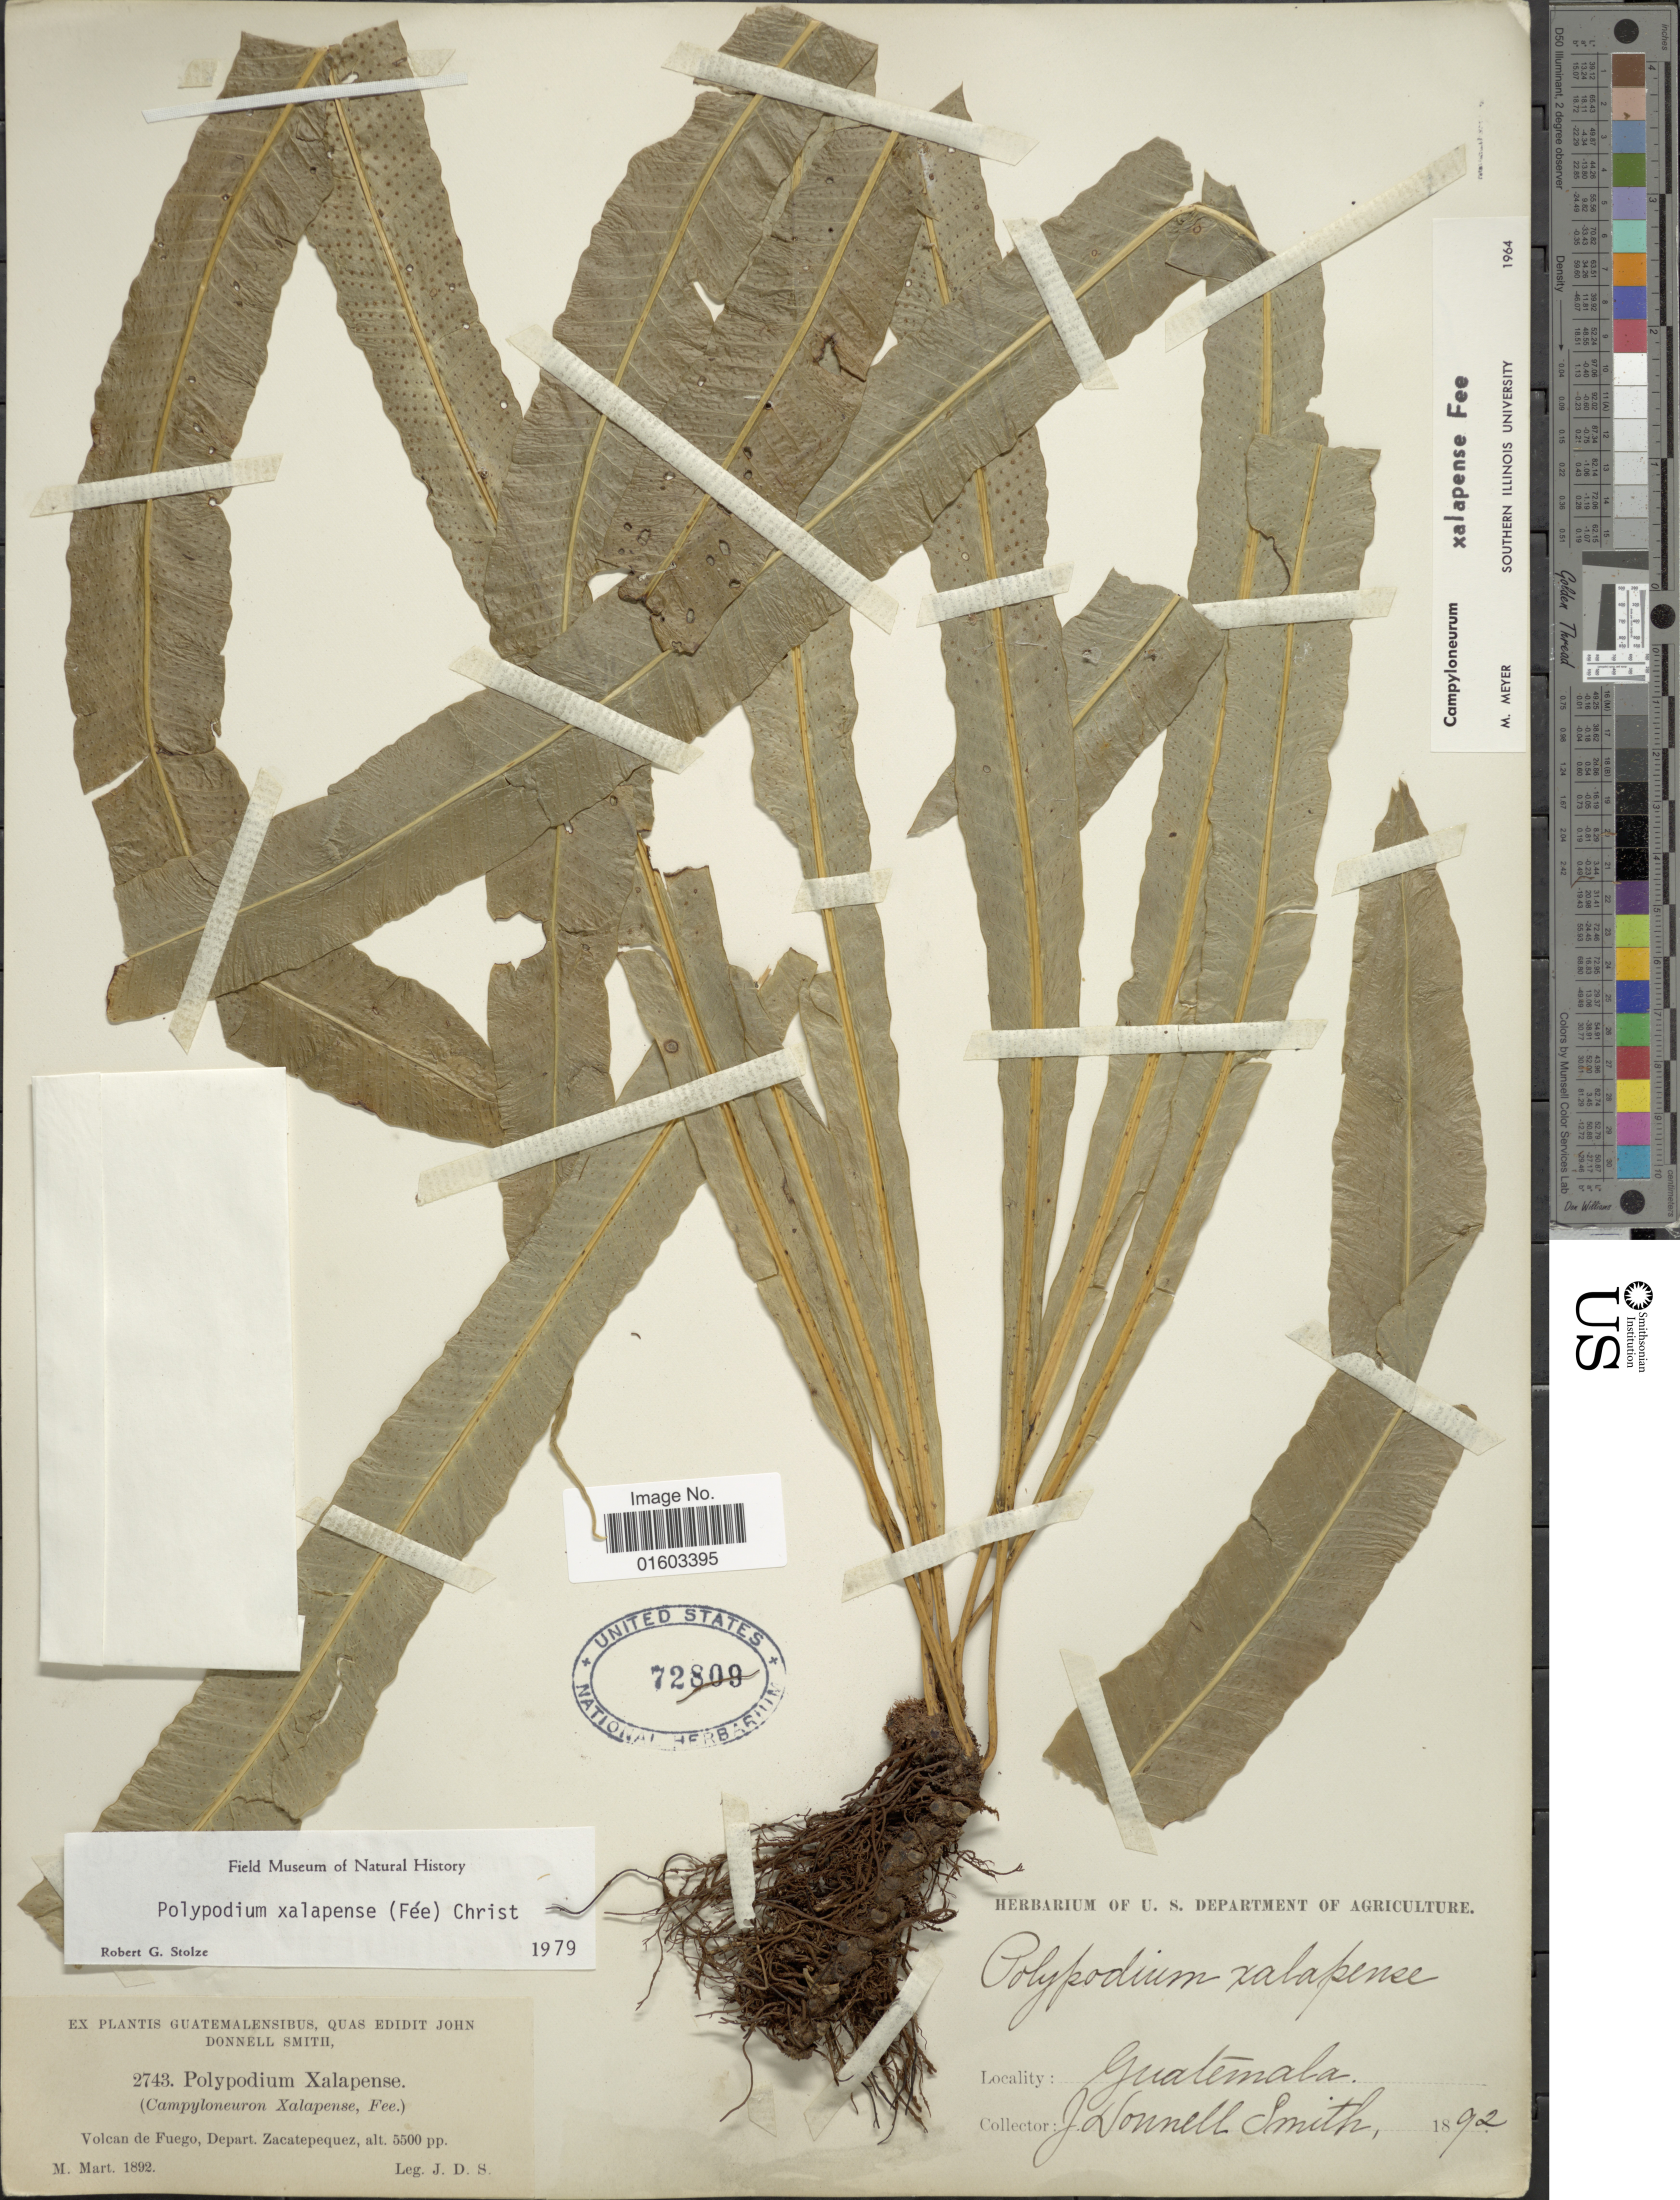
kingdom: Plantae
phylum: Tracheophyta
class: Polypodiopsida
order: Polypodiales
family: Polypodiaceae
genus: Campyloneurum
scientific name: Campyloneurum xalapense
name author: Fée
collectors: J. Donnell Smith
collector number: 2743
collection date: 1892-03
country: Guatemala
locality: Volcan de Fuego, Depart. Zacatepequez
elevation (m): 1676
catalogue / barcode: US 72809